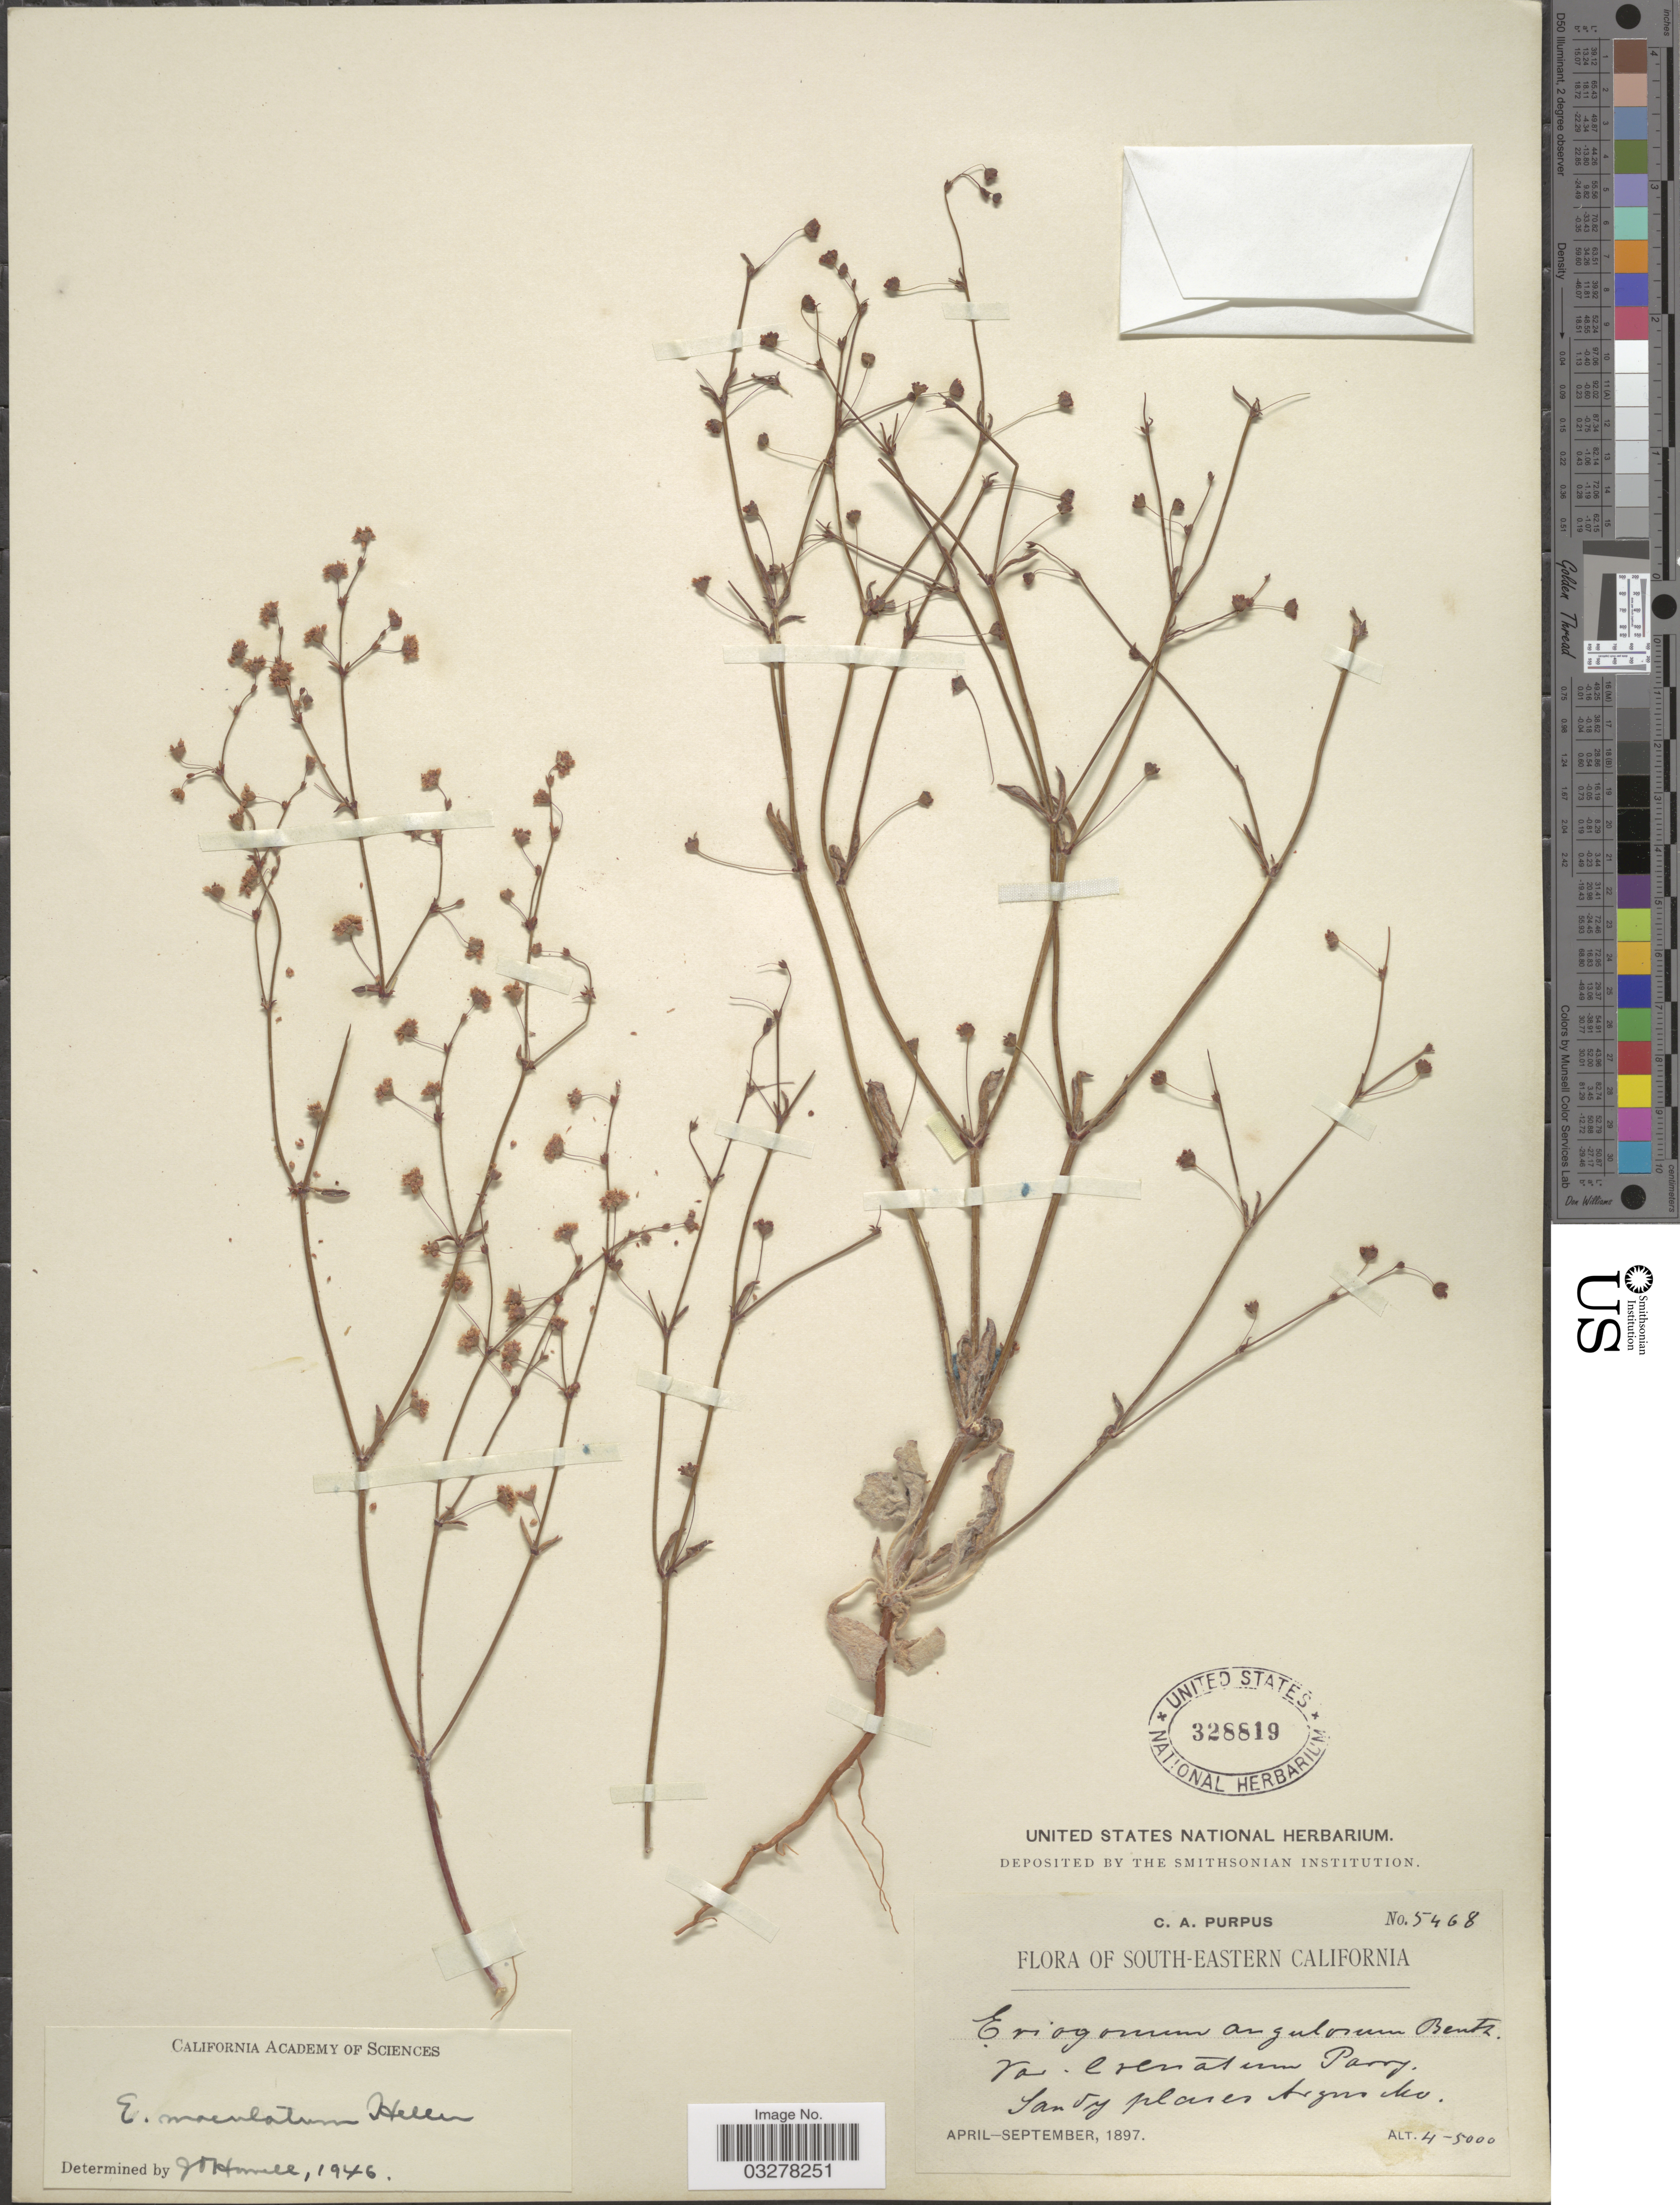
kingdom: Plantae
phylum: Tracheophyta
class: Magnoliopsida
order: Caryophyllales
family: Polygonaceae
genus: Eriogonum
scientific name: Eriogonum maculatum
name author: A. Heller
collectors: C. A. Purpus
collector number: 5468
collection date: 1897-04/1897-09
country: United States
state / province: California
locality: South-eastern California. Argus Mo.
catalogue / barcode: US 328819